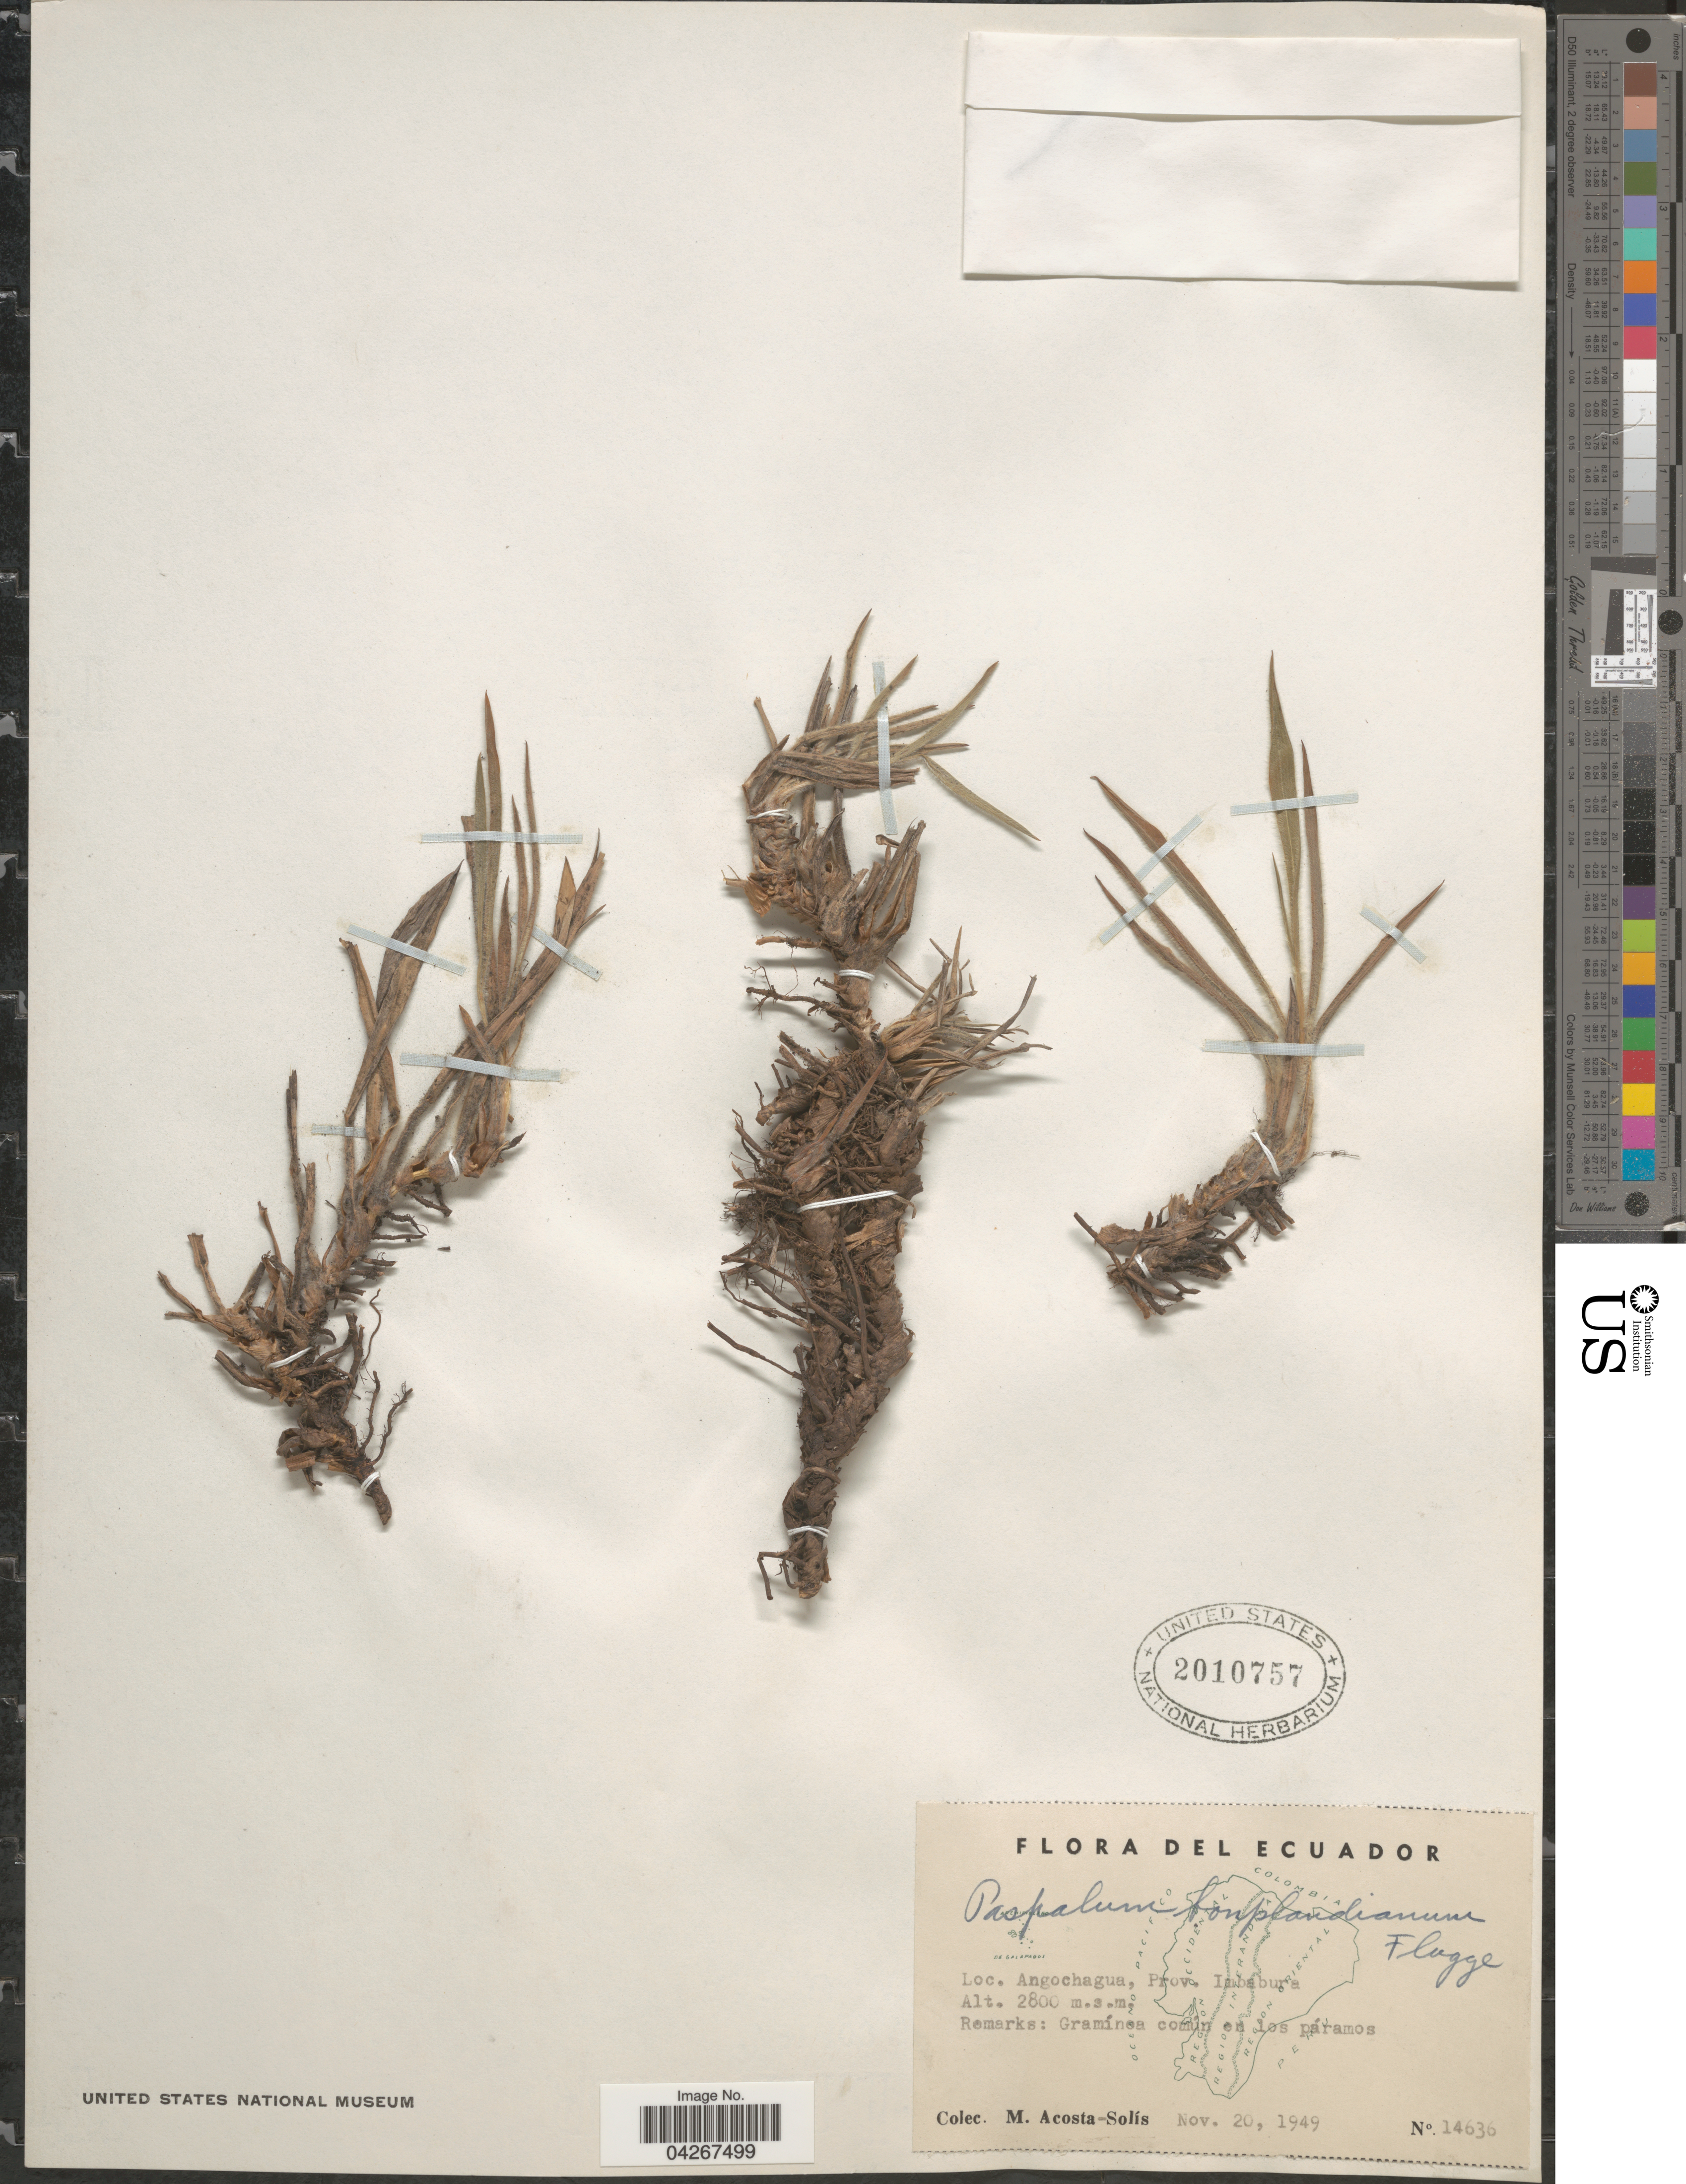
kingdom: Plantae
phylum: Tracheophyta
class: Liliopsida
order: Poales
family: Poaceae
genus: Paspalum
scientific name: Paspalum bonplandianum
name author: Flüggé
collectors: M. Acosta Solis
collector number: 14636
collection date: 1949-11-20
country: Ecuador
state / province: Imbabura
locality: Angochagua, Prov. Imbabura.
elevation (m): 2800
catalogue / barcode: US 2010757